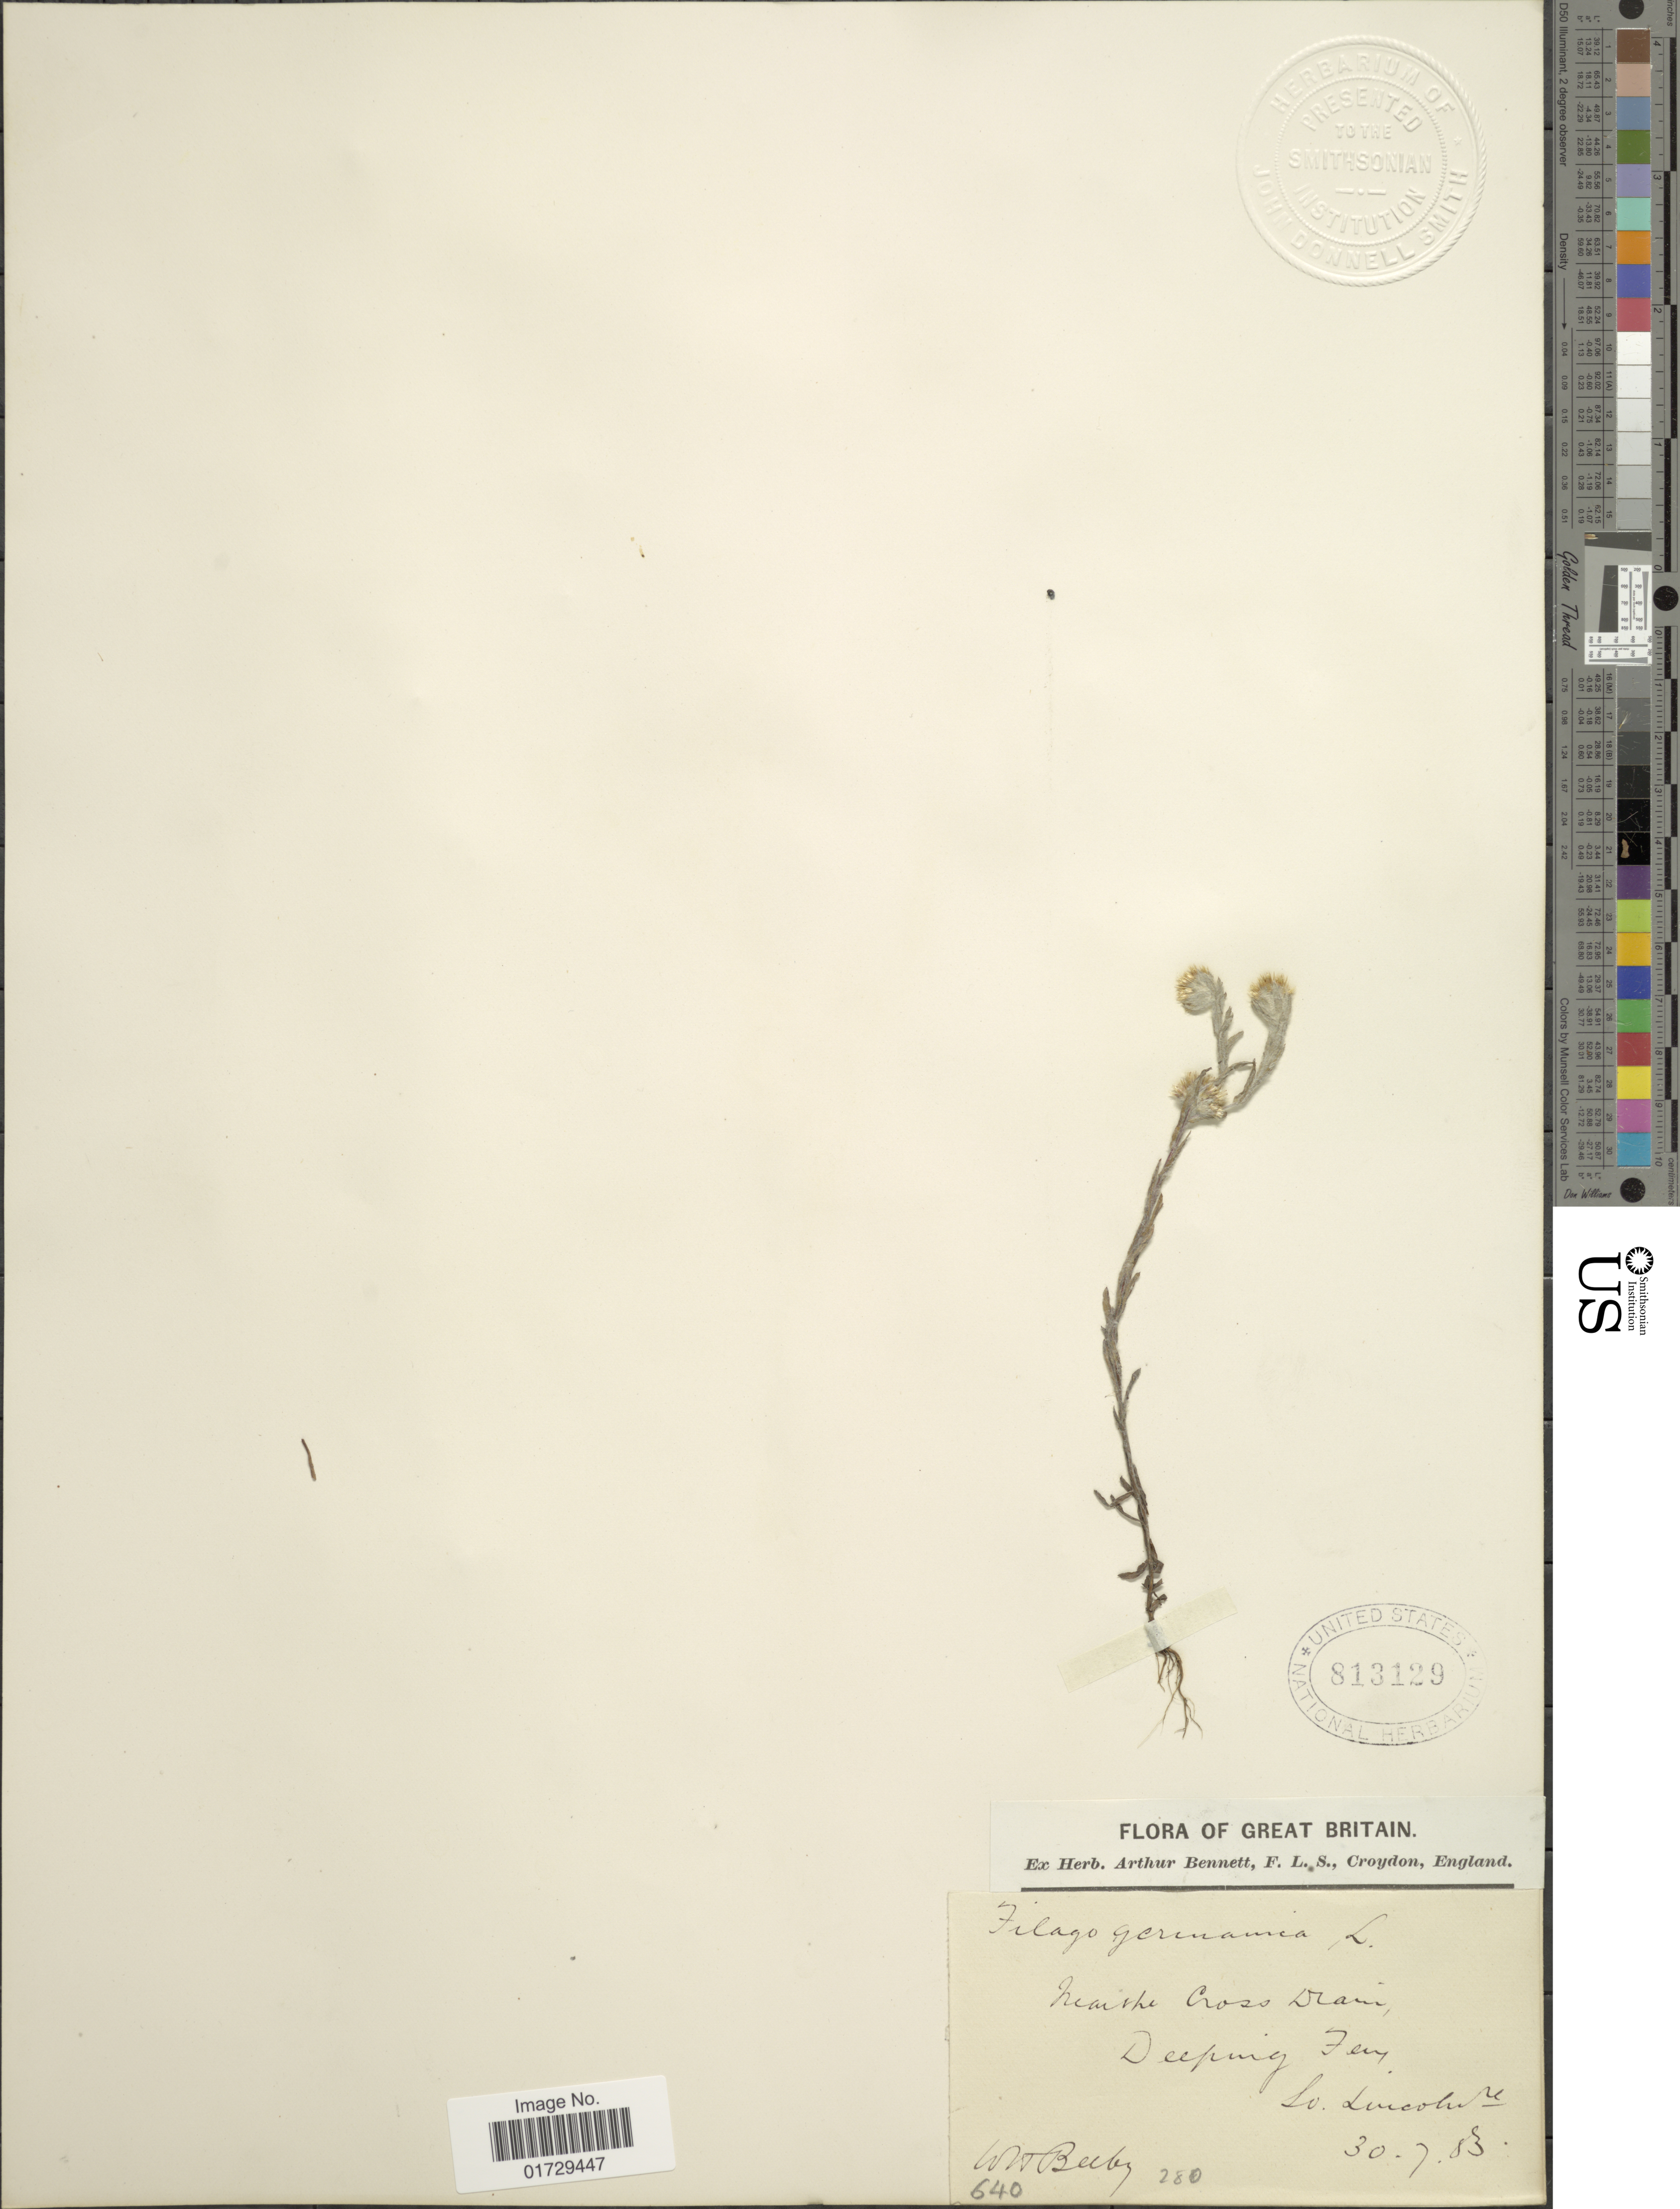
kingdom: Plantae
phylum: Tracheophyta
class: Magnoliopsida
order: Asterales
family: Asteraceae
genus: Filago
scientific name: Filago germanica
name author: (L.) Huds.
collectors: W. Beeby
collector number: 640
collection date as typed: Transcribed d/m/y: 30/7/83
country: United Kingdom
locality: Near the cross drain, Deeping Fen, Lo. Lincoln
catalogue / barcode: US 813129